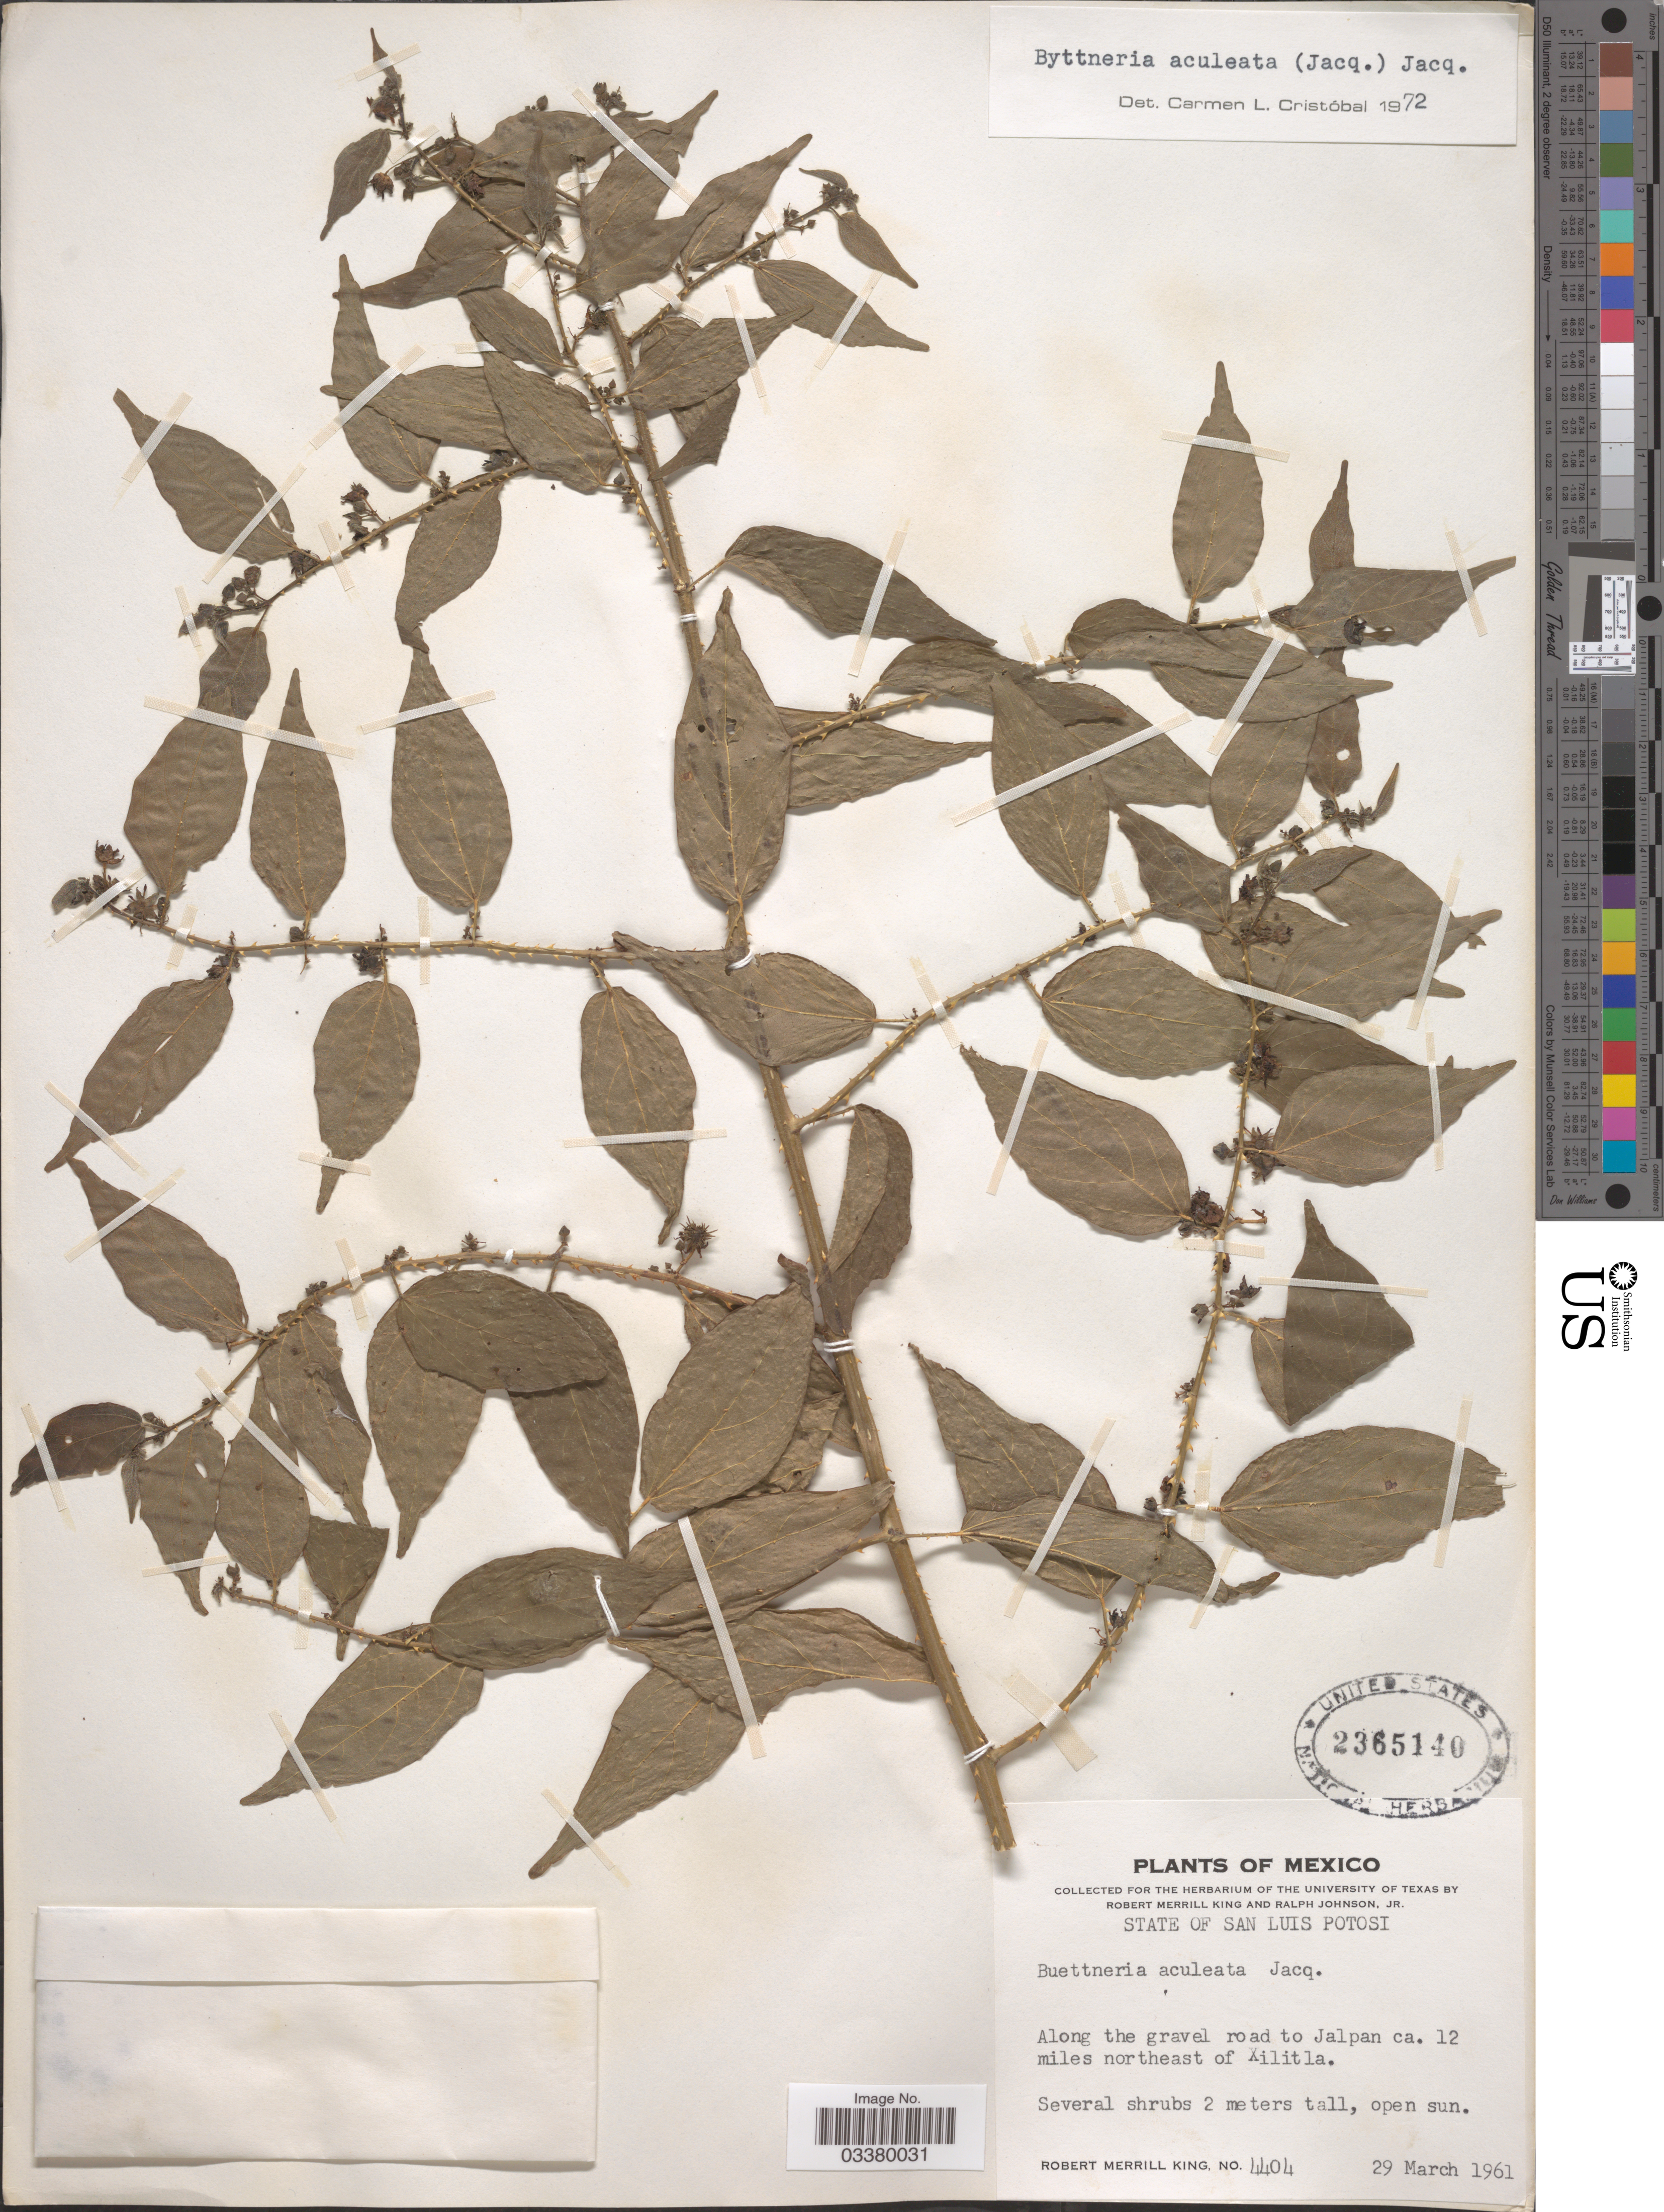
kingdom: Plantae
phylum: Tracheophyta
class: Magnoliopsida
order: Malvales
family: Malvaceae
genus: Byttneria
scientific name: Byttneria aculeata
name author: (Jacq.) Jacq.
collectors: R. M. King & R. Johnson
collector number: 4404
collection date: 1961-03-29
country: Mexico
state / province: San Luis Potosí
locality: Along the gravel road to Jalpan ca. 12 miles northeast of Xilitla.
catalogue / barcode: US 2365140